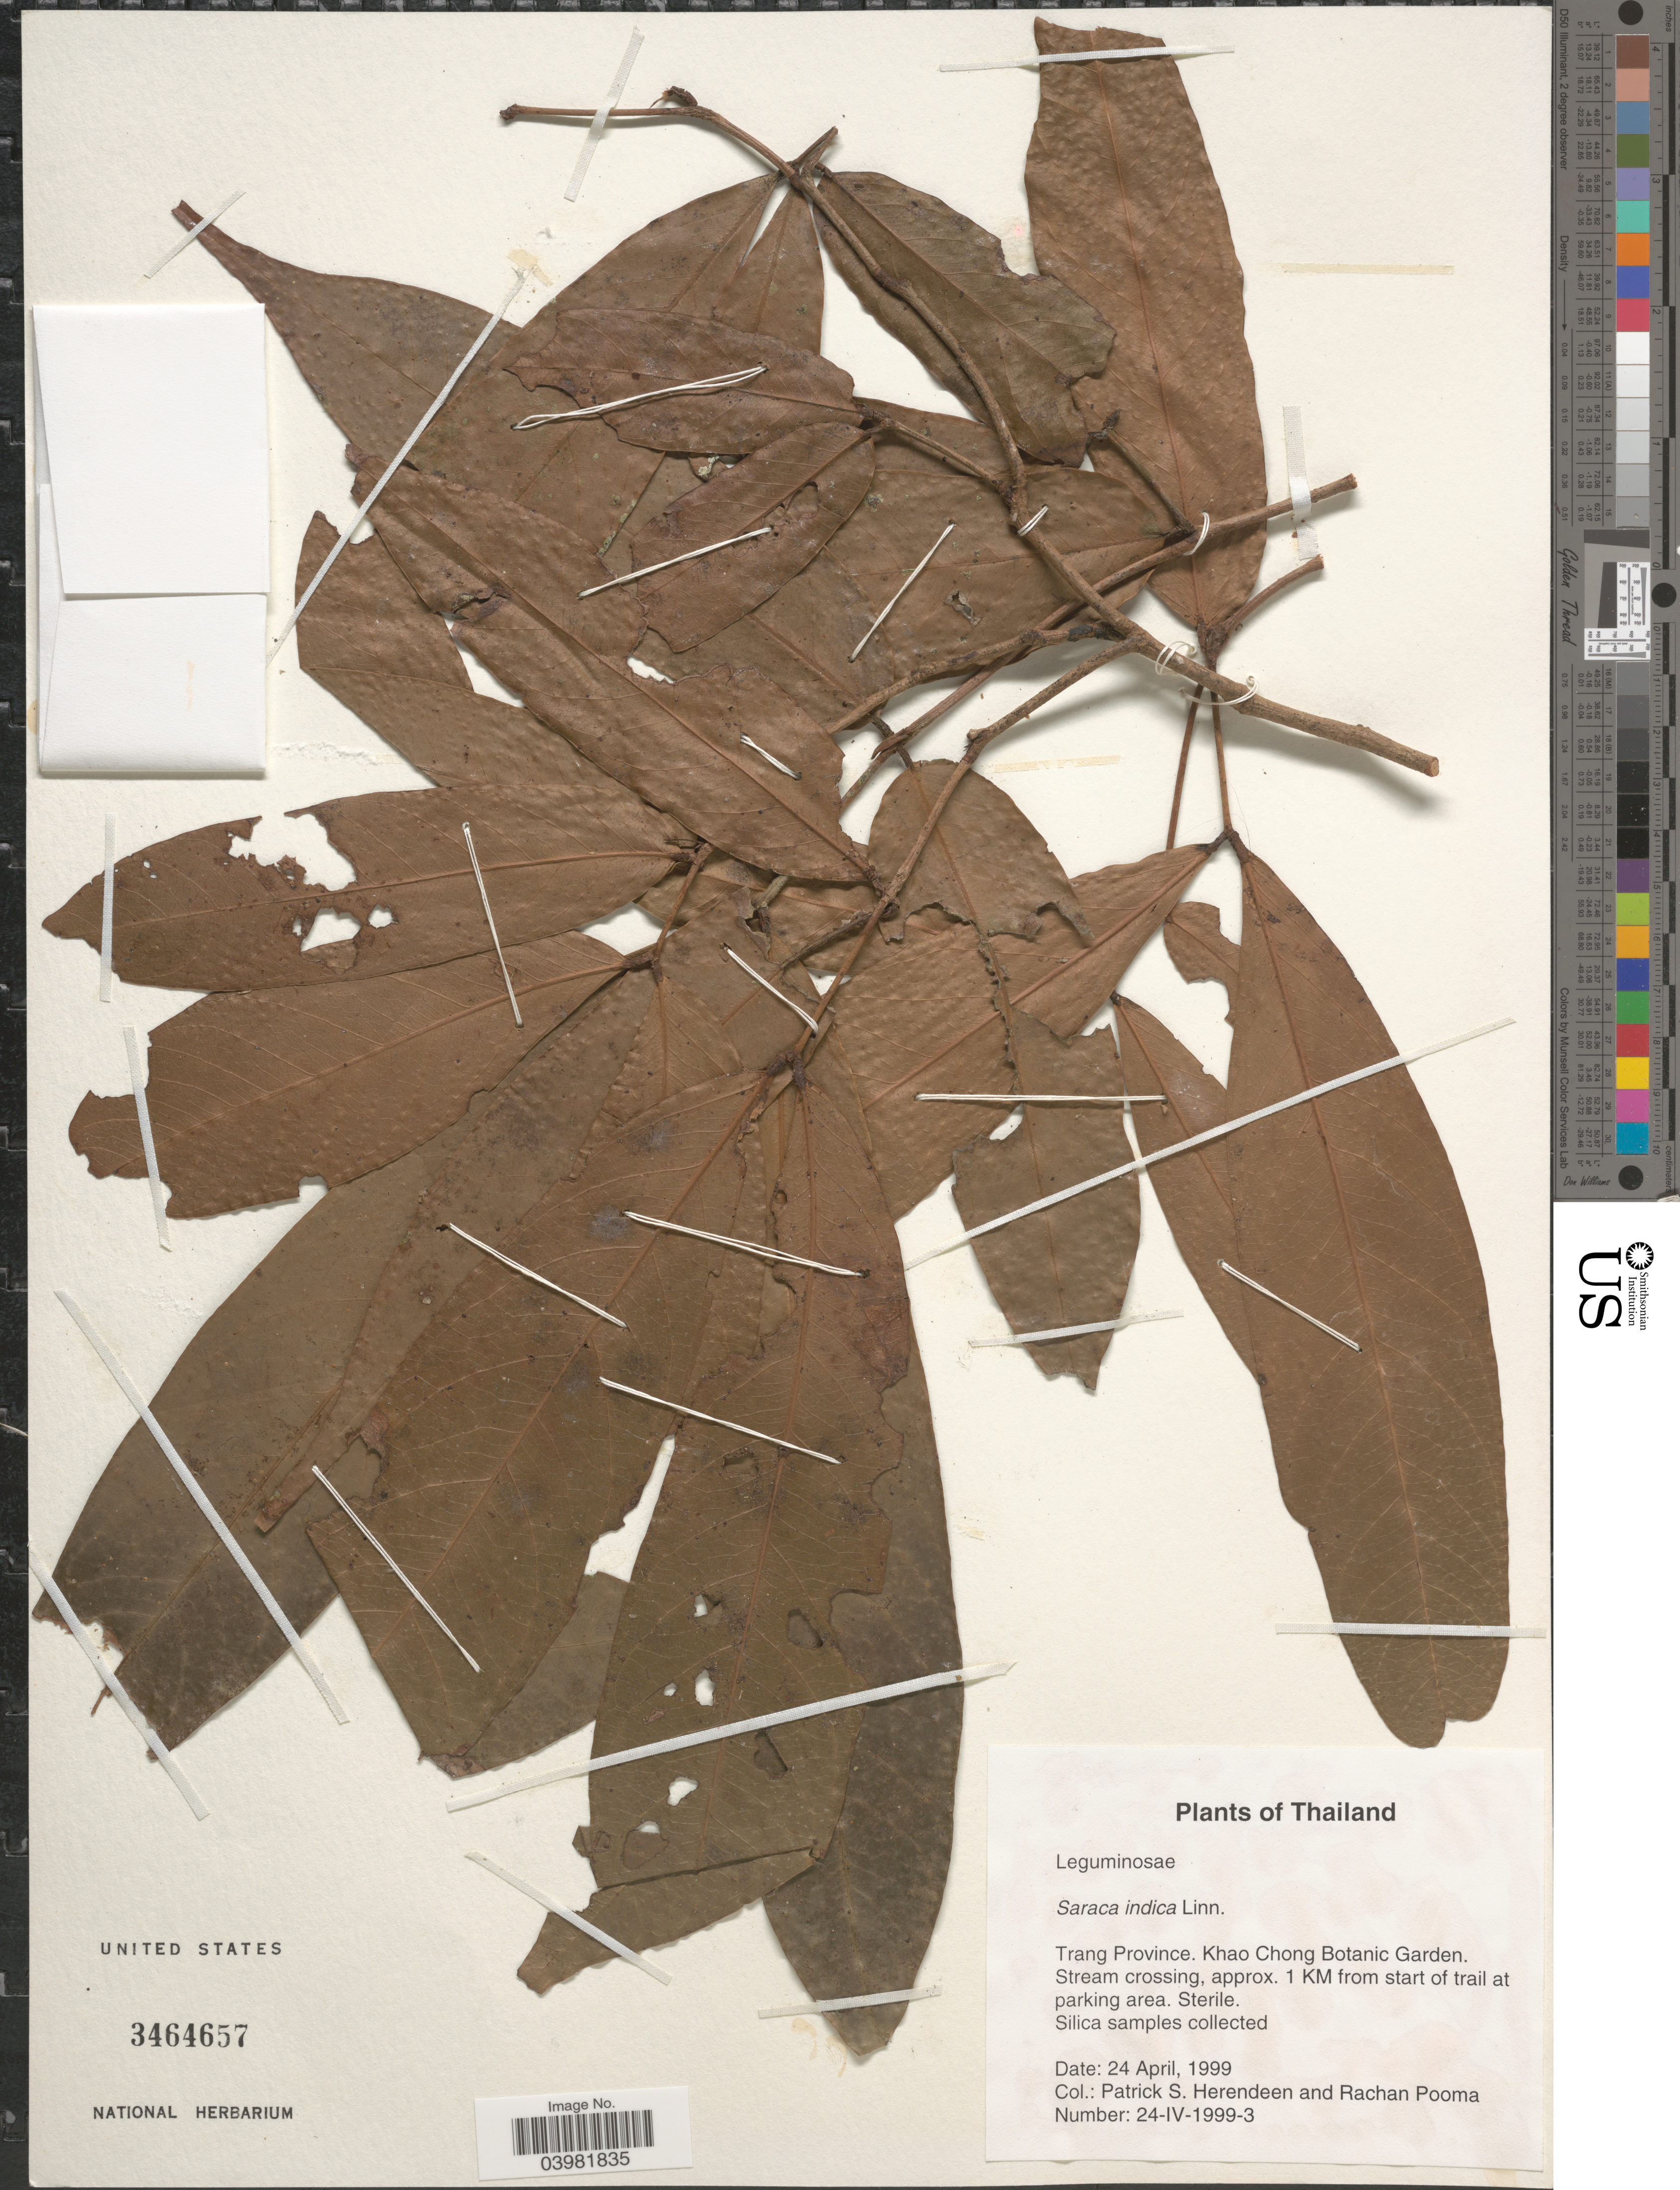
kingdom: Plantae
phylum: Tracheophyta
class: Magnoliopsida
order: Fabales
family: Fabaceae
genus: Saraca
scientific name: Saraca indica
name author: L.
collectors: P. S. Herendeen & R. Pooma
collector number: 24-IV-1999-3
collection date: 1999-04-24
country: Thailand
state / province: Trang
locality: Khao Chong Botanic Garden. Stream crossing, approx. 1 KM from start of trail at parking area.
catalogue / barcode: US 3464657